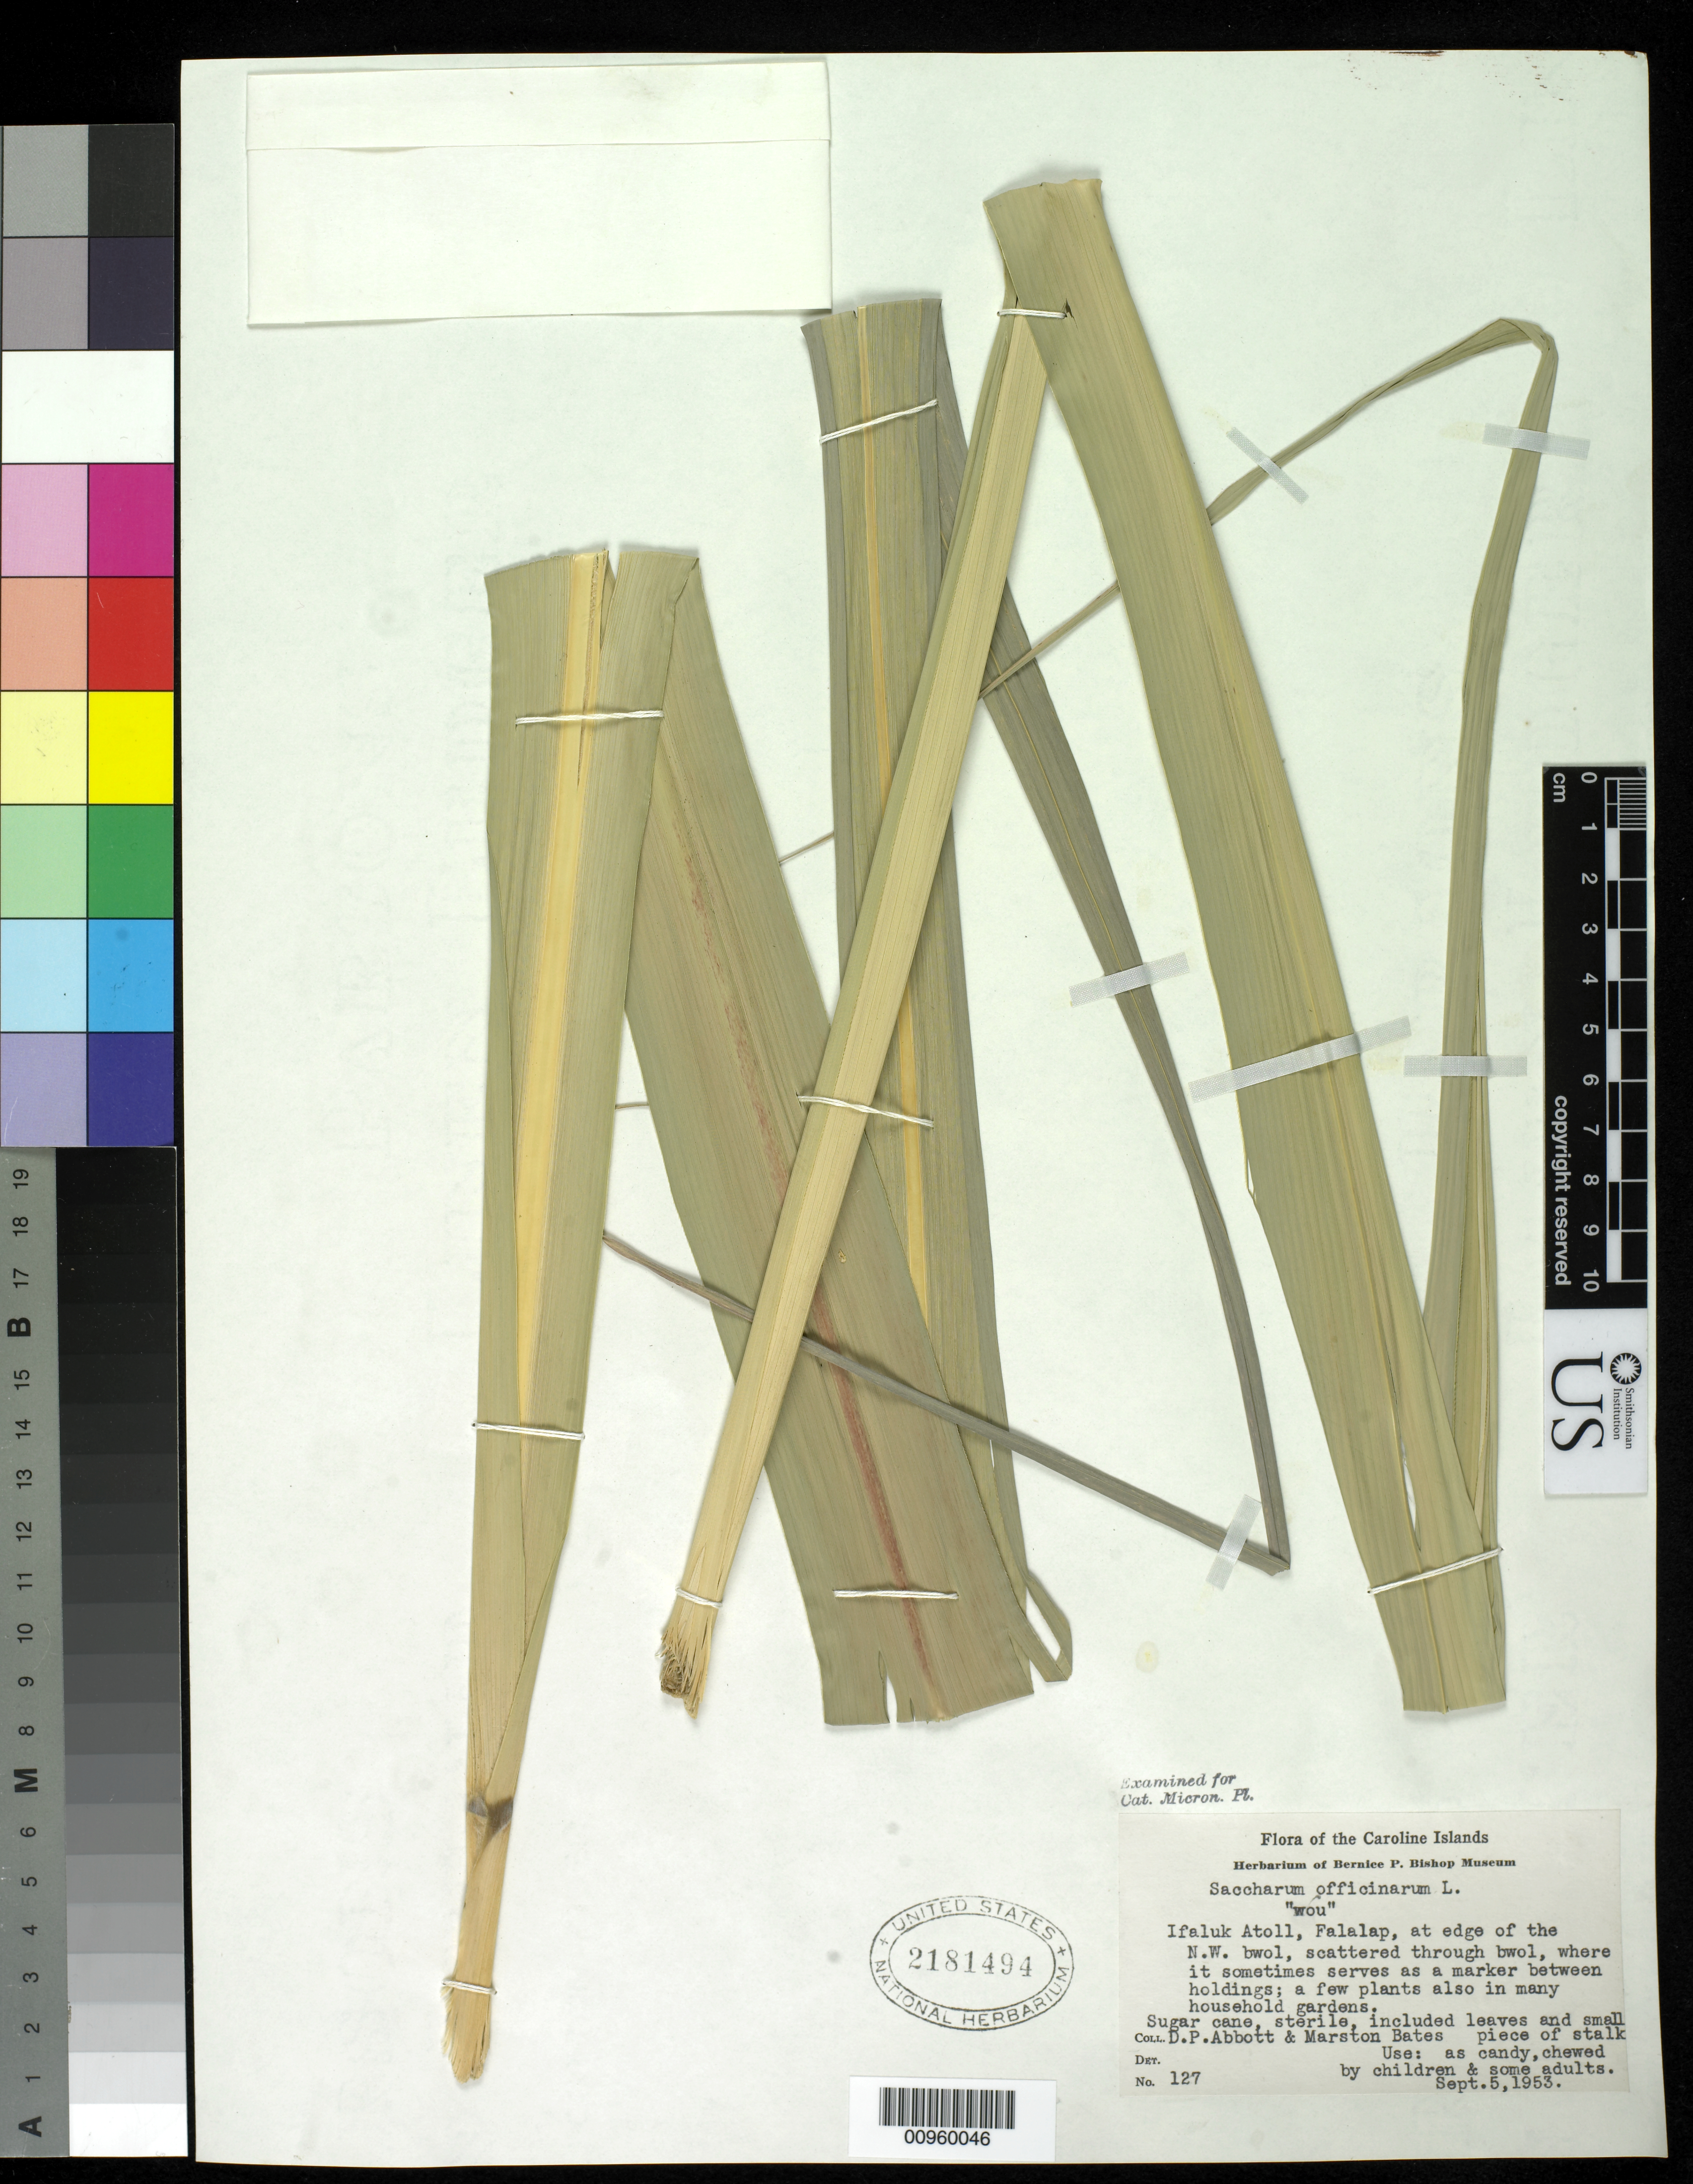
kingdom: Plantae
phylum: Tracheophyta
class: Liliopsida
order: Poales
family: Poaceae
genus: Saccharum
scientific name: Saccharum officinarum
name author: L.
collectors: D. P. Abbott & M. Bates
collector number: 127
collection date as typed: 05 Sep 1953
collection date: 1953-09-05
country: Micronesia, Federated States of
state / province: Yap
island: Ifalik (Ifaluk) Atoll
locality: Falalap Islet, at the edge of the NW Bwol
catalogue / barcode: US 2181494